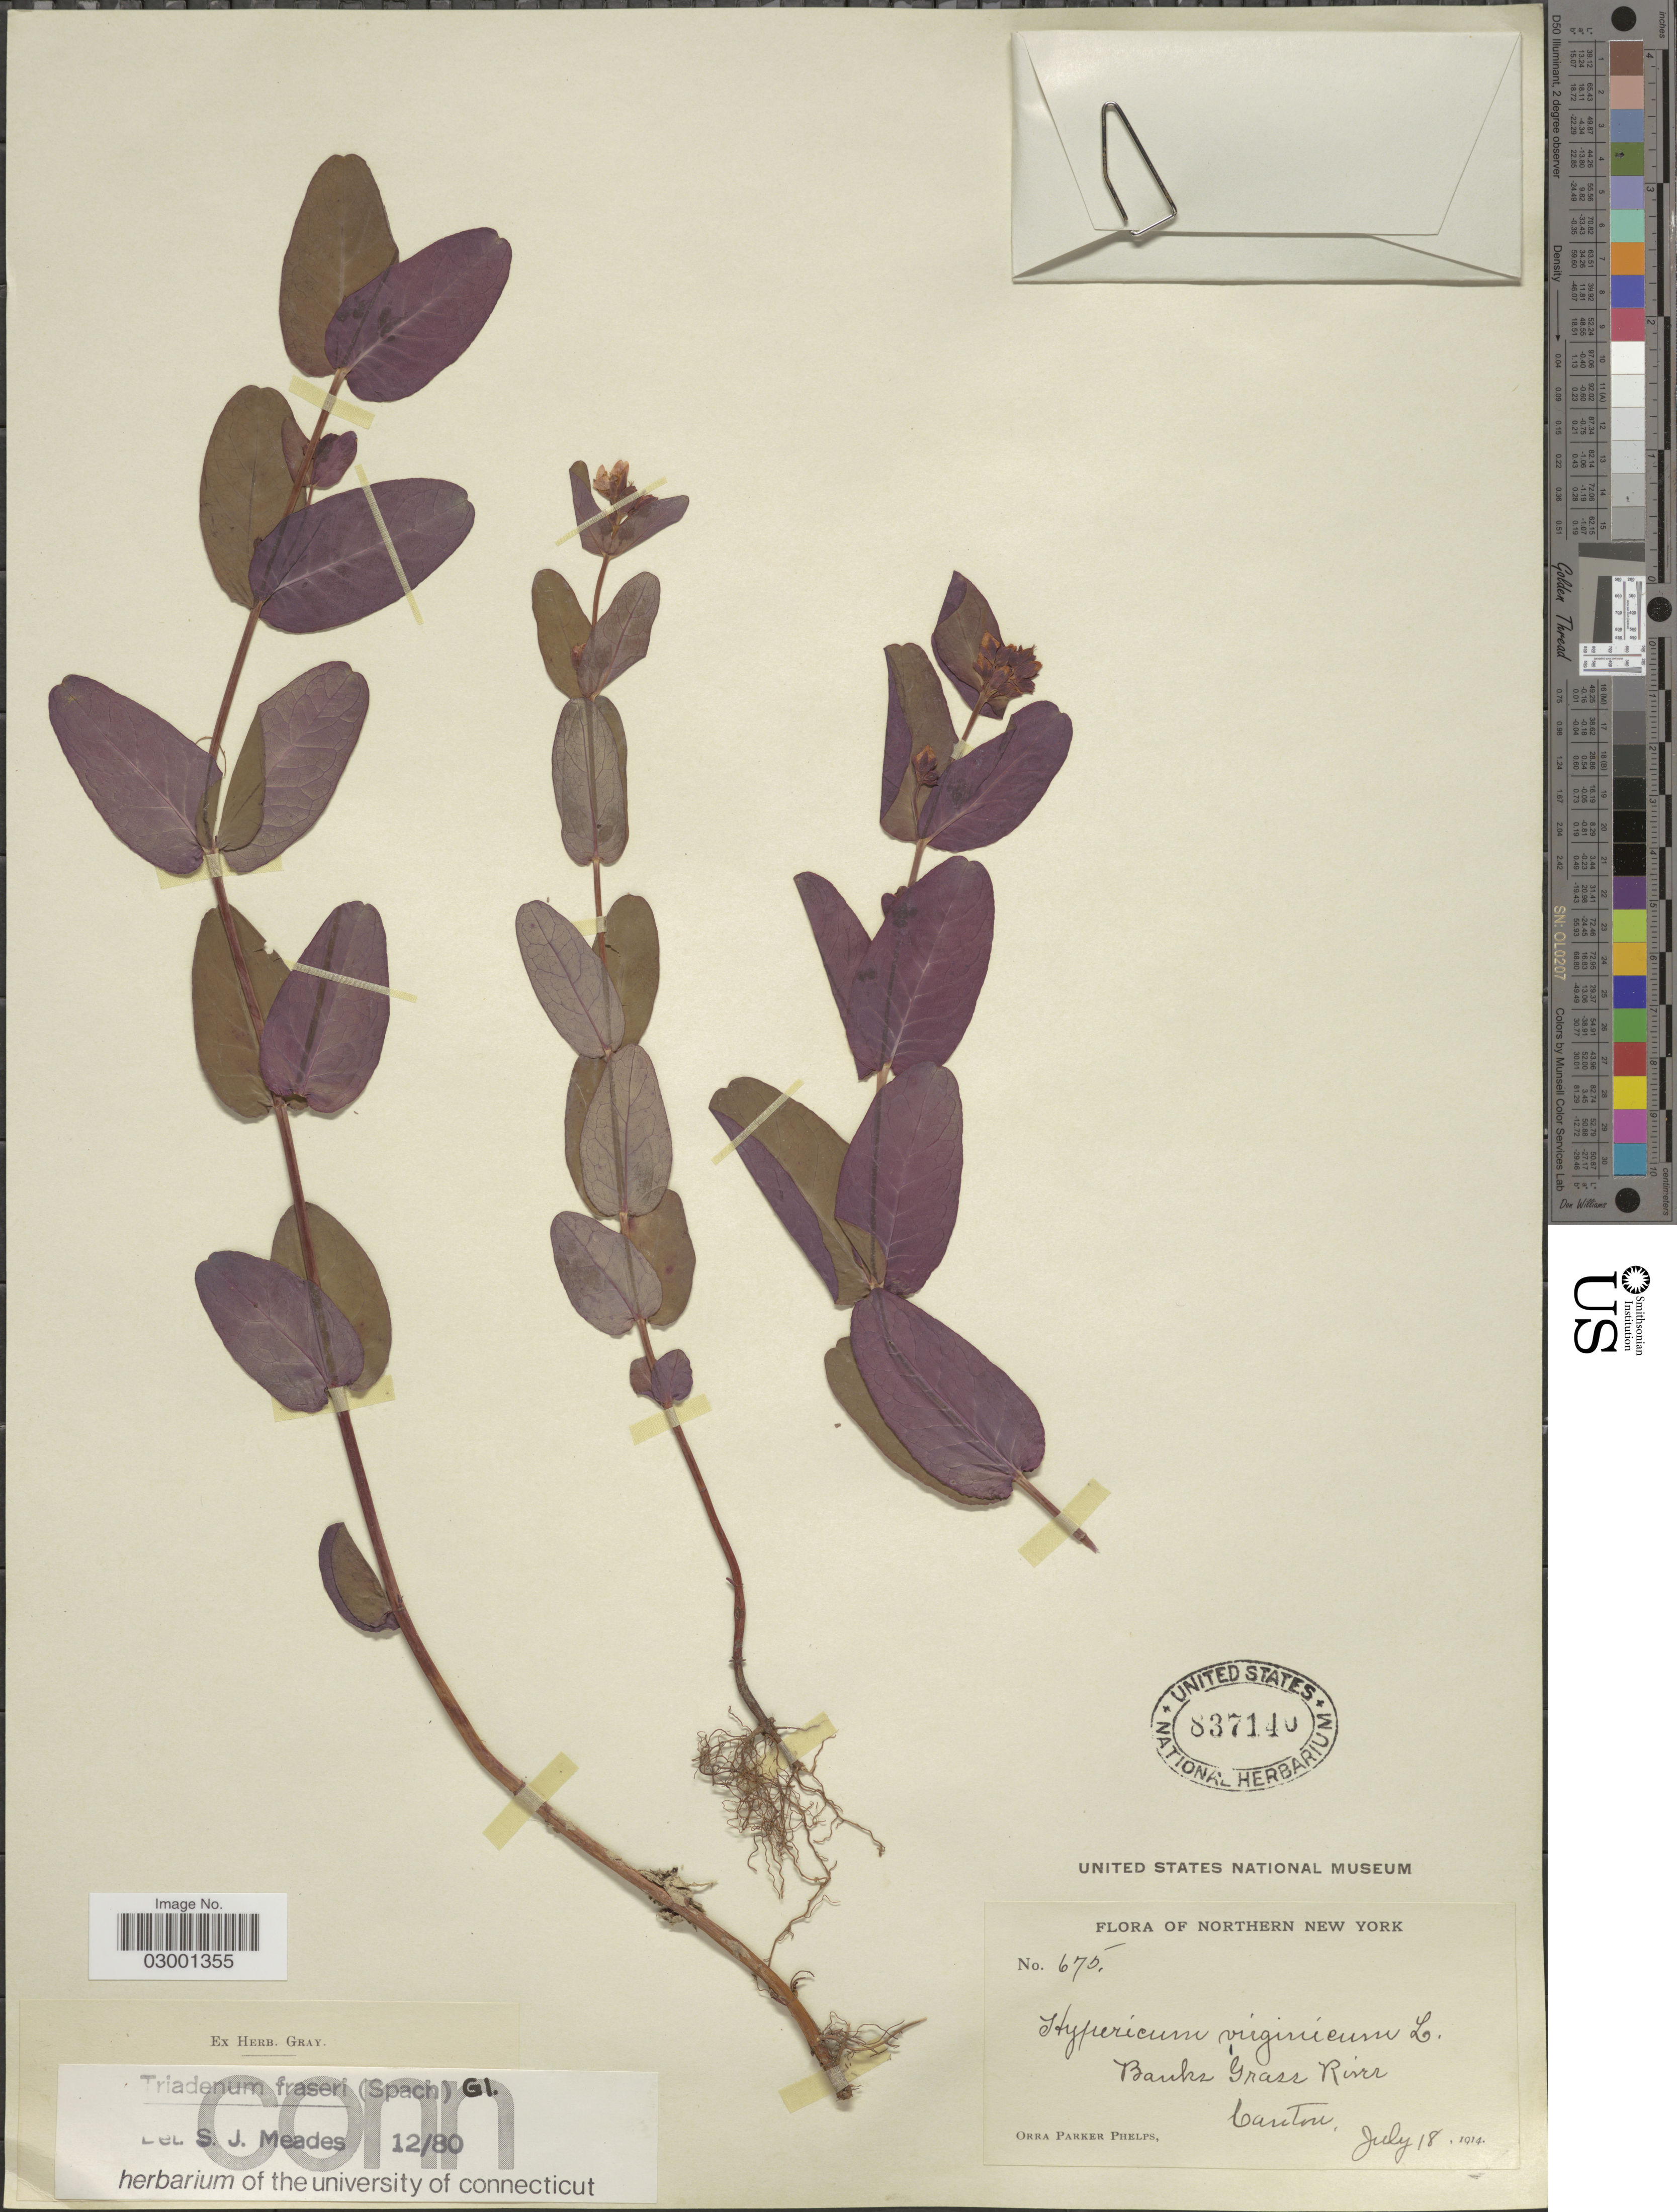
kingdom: Plantae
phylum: Tracheophyta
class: Magnoliopsida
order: Malpighiales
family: Hypericaceae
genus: Hypericum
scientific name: Hypericum fraseri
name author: Steud.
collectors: O. P. Phelps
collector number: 675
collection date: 1914-07-18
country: United States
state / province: New York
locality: Northern New York. Banks Grass River Canton.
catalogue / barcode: US 837140